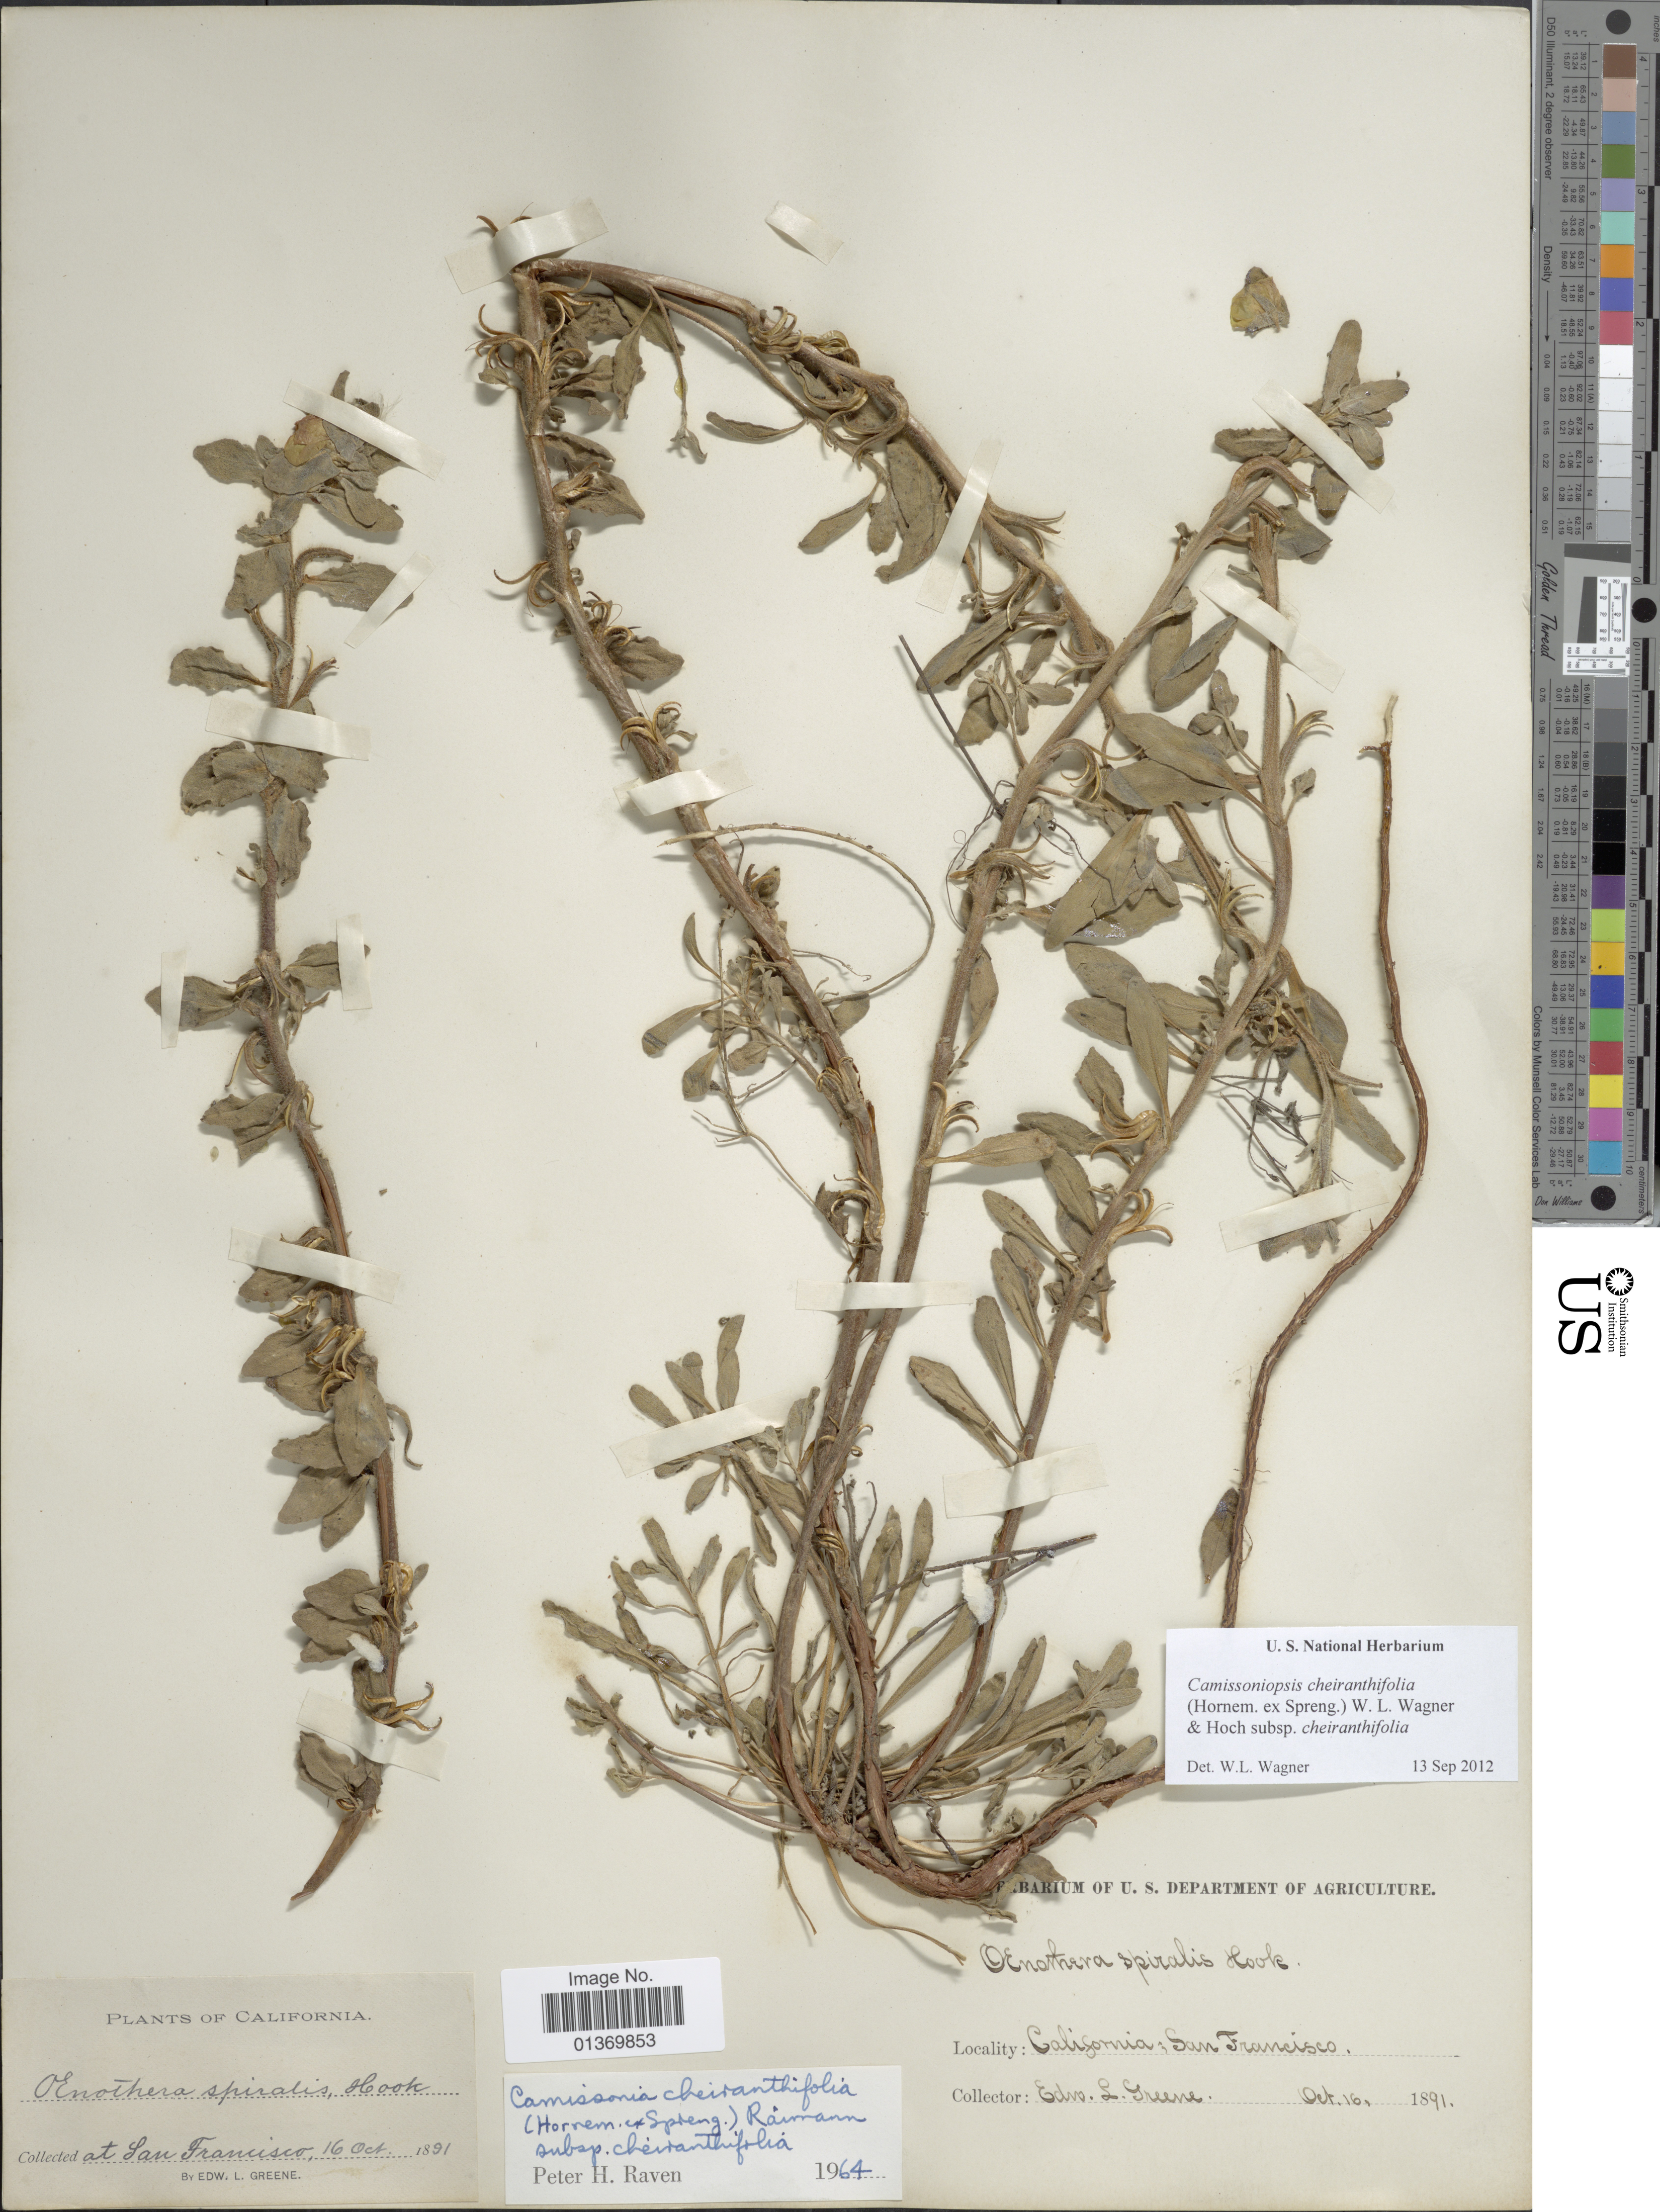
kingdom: Plantae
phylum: Tracheophyta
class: Magnoliopsida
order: Myrtales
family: Onagraceae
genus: Camissoniopsis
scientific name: Camissoniopsis cheiranthifolia subsp. cheiranthifolia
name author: (Hornem. ex Spreng.) W.L. Wagner & Hoch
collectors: E. L. Greene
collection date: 1891-10-16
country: United States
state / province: California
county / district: San Francisco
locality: At San Francisco